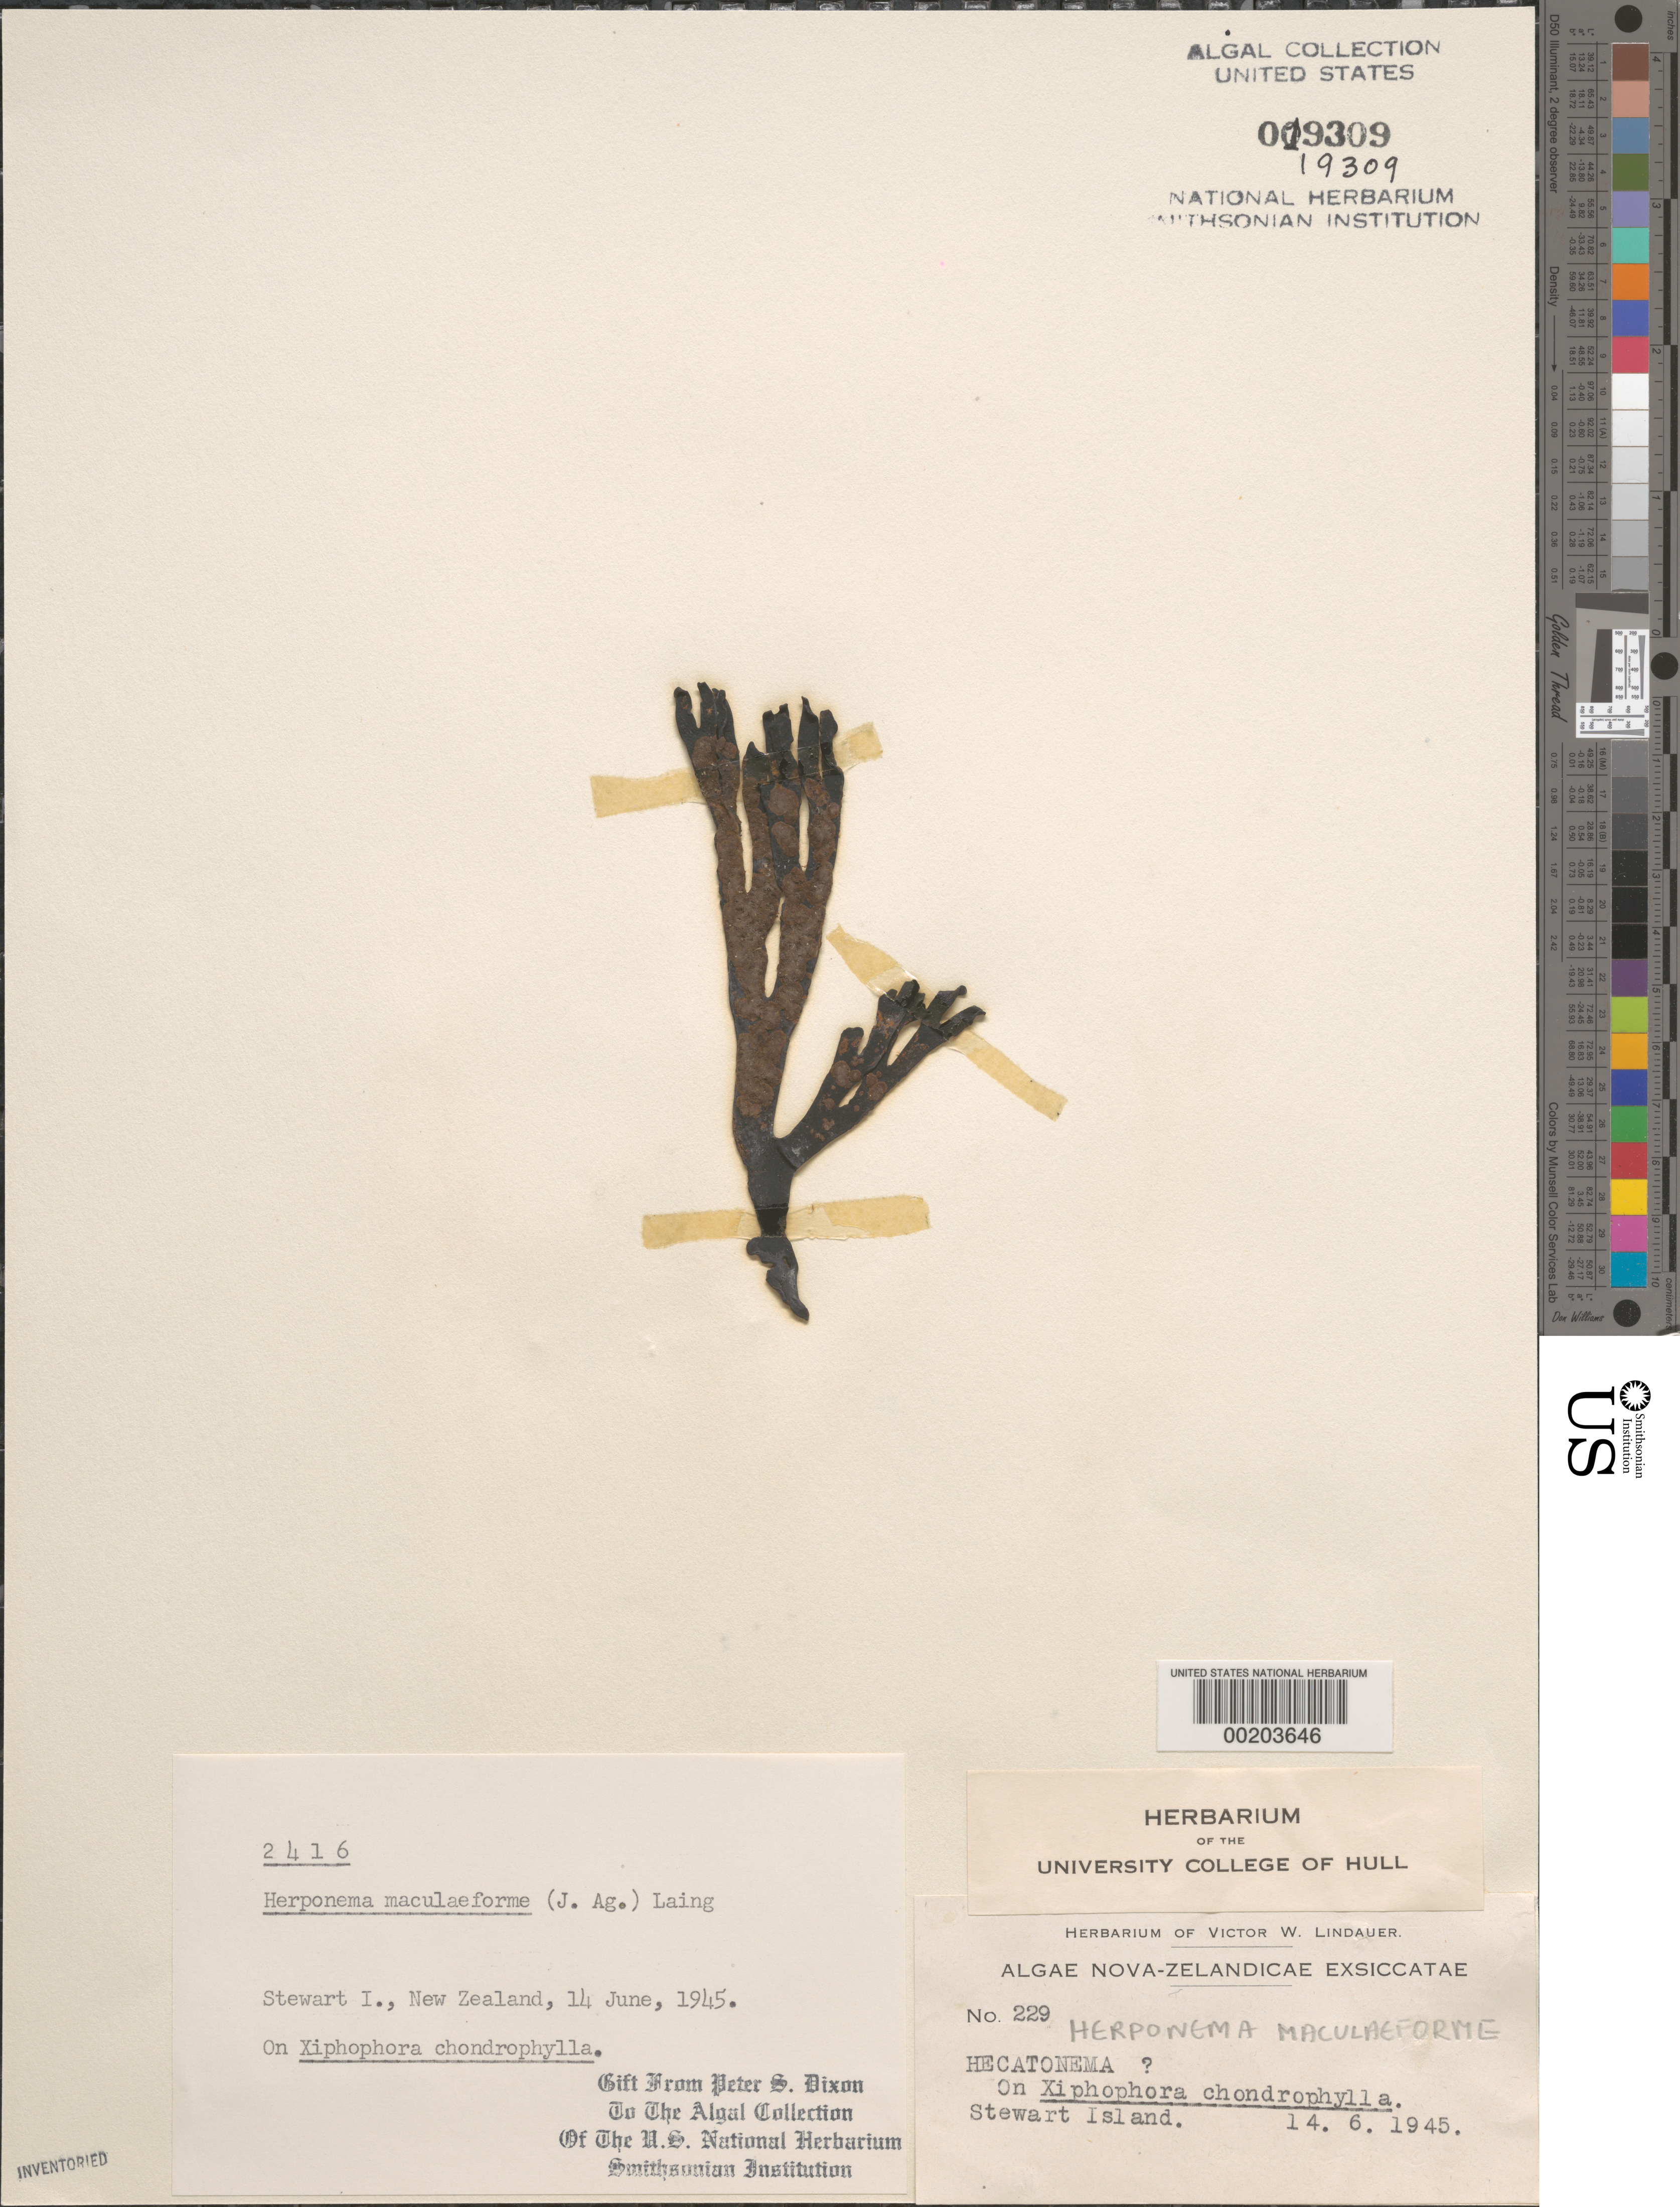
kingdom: Chromista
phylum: Ochrophyta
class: Phaeophyceae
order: Ectocarpales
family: Acinetosporaceae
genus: Herponema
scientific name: Herponema maculaeforme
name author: (J. Agardh) Laing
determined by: Dixon, P. S.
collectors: V. Lindauer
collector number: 229 & PSD 2416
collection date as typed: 14 Jun 1945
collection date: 1945-06-14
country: New Zealand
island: Stewart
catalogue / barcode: US 19309